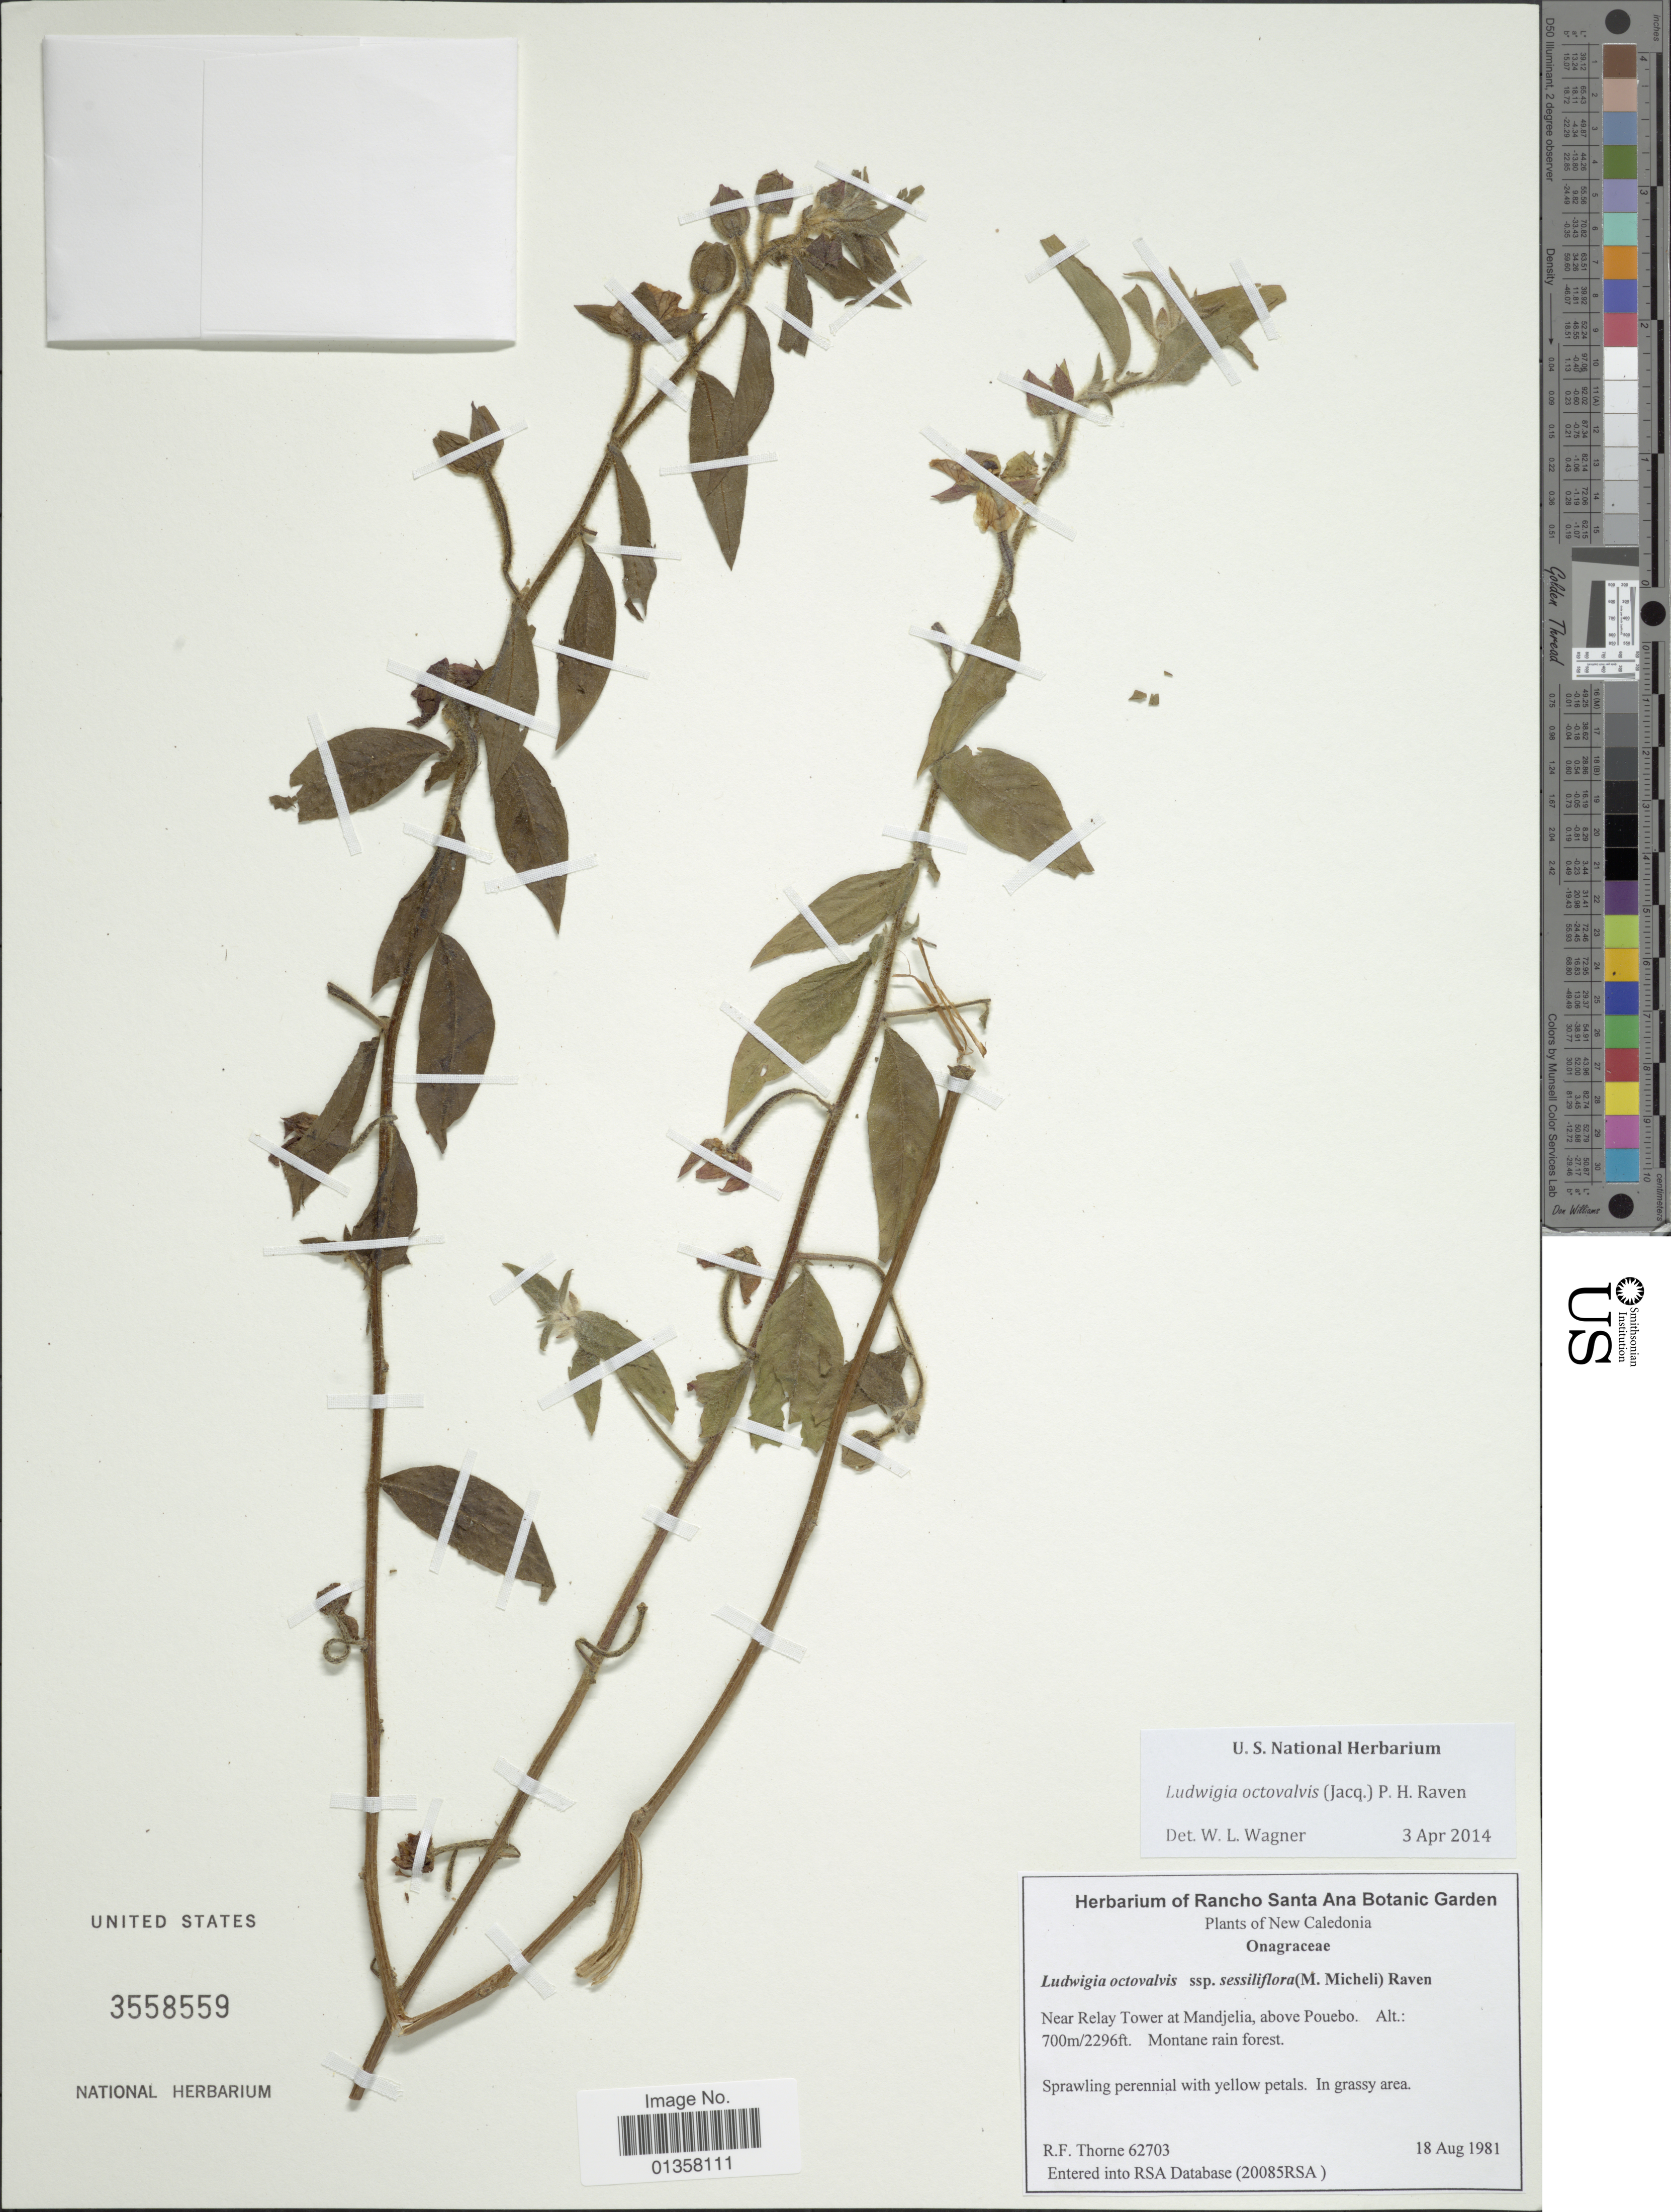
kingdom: Plantae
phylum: Tracheophyta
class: Magnoliopsida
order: Myrtales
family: Onagraceae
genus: Ludwigia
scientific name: Ludwigia octovalvis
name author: (Jacq.) P.H. Raven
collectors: R. F. Thorne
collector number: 62703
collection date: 1981-08-18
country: New Caledonia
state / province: North Province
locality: Near Relay Tower at Mandjelia, above Pouebo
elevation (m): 700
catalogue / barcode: US 3558559